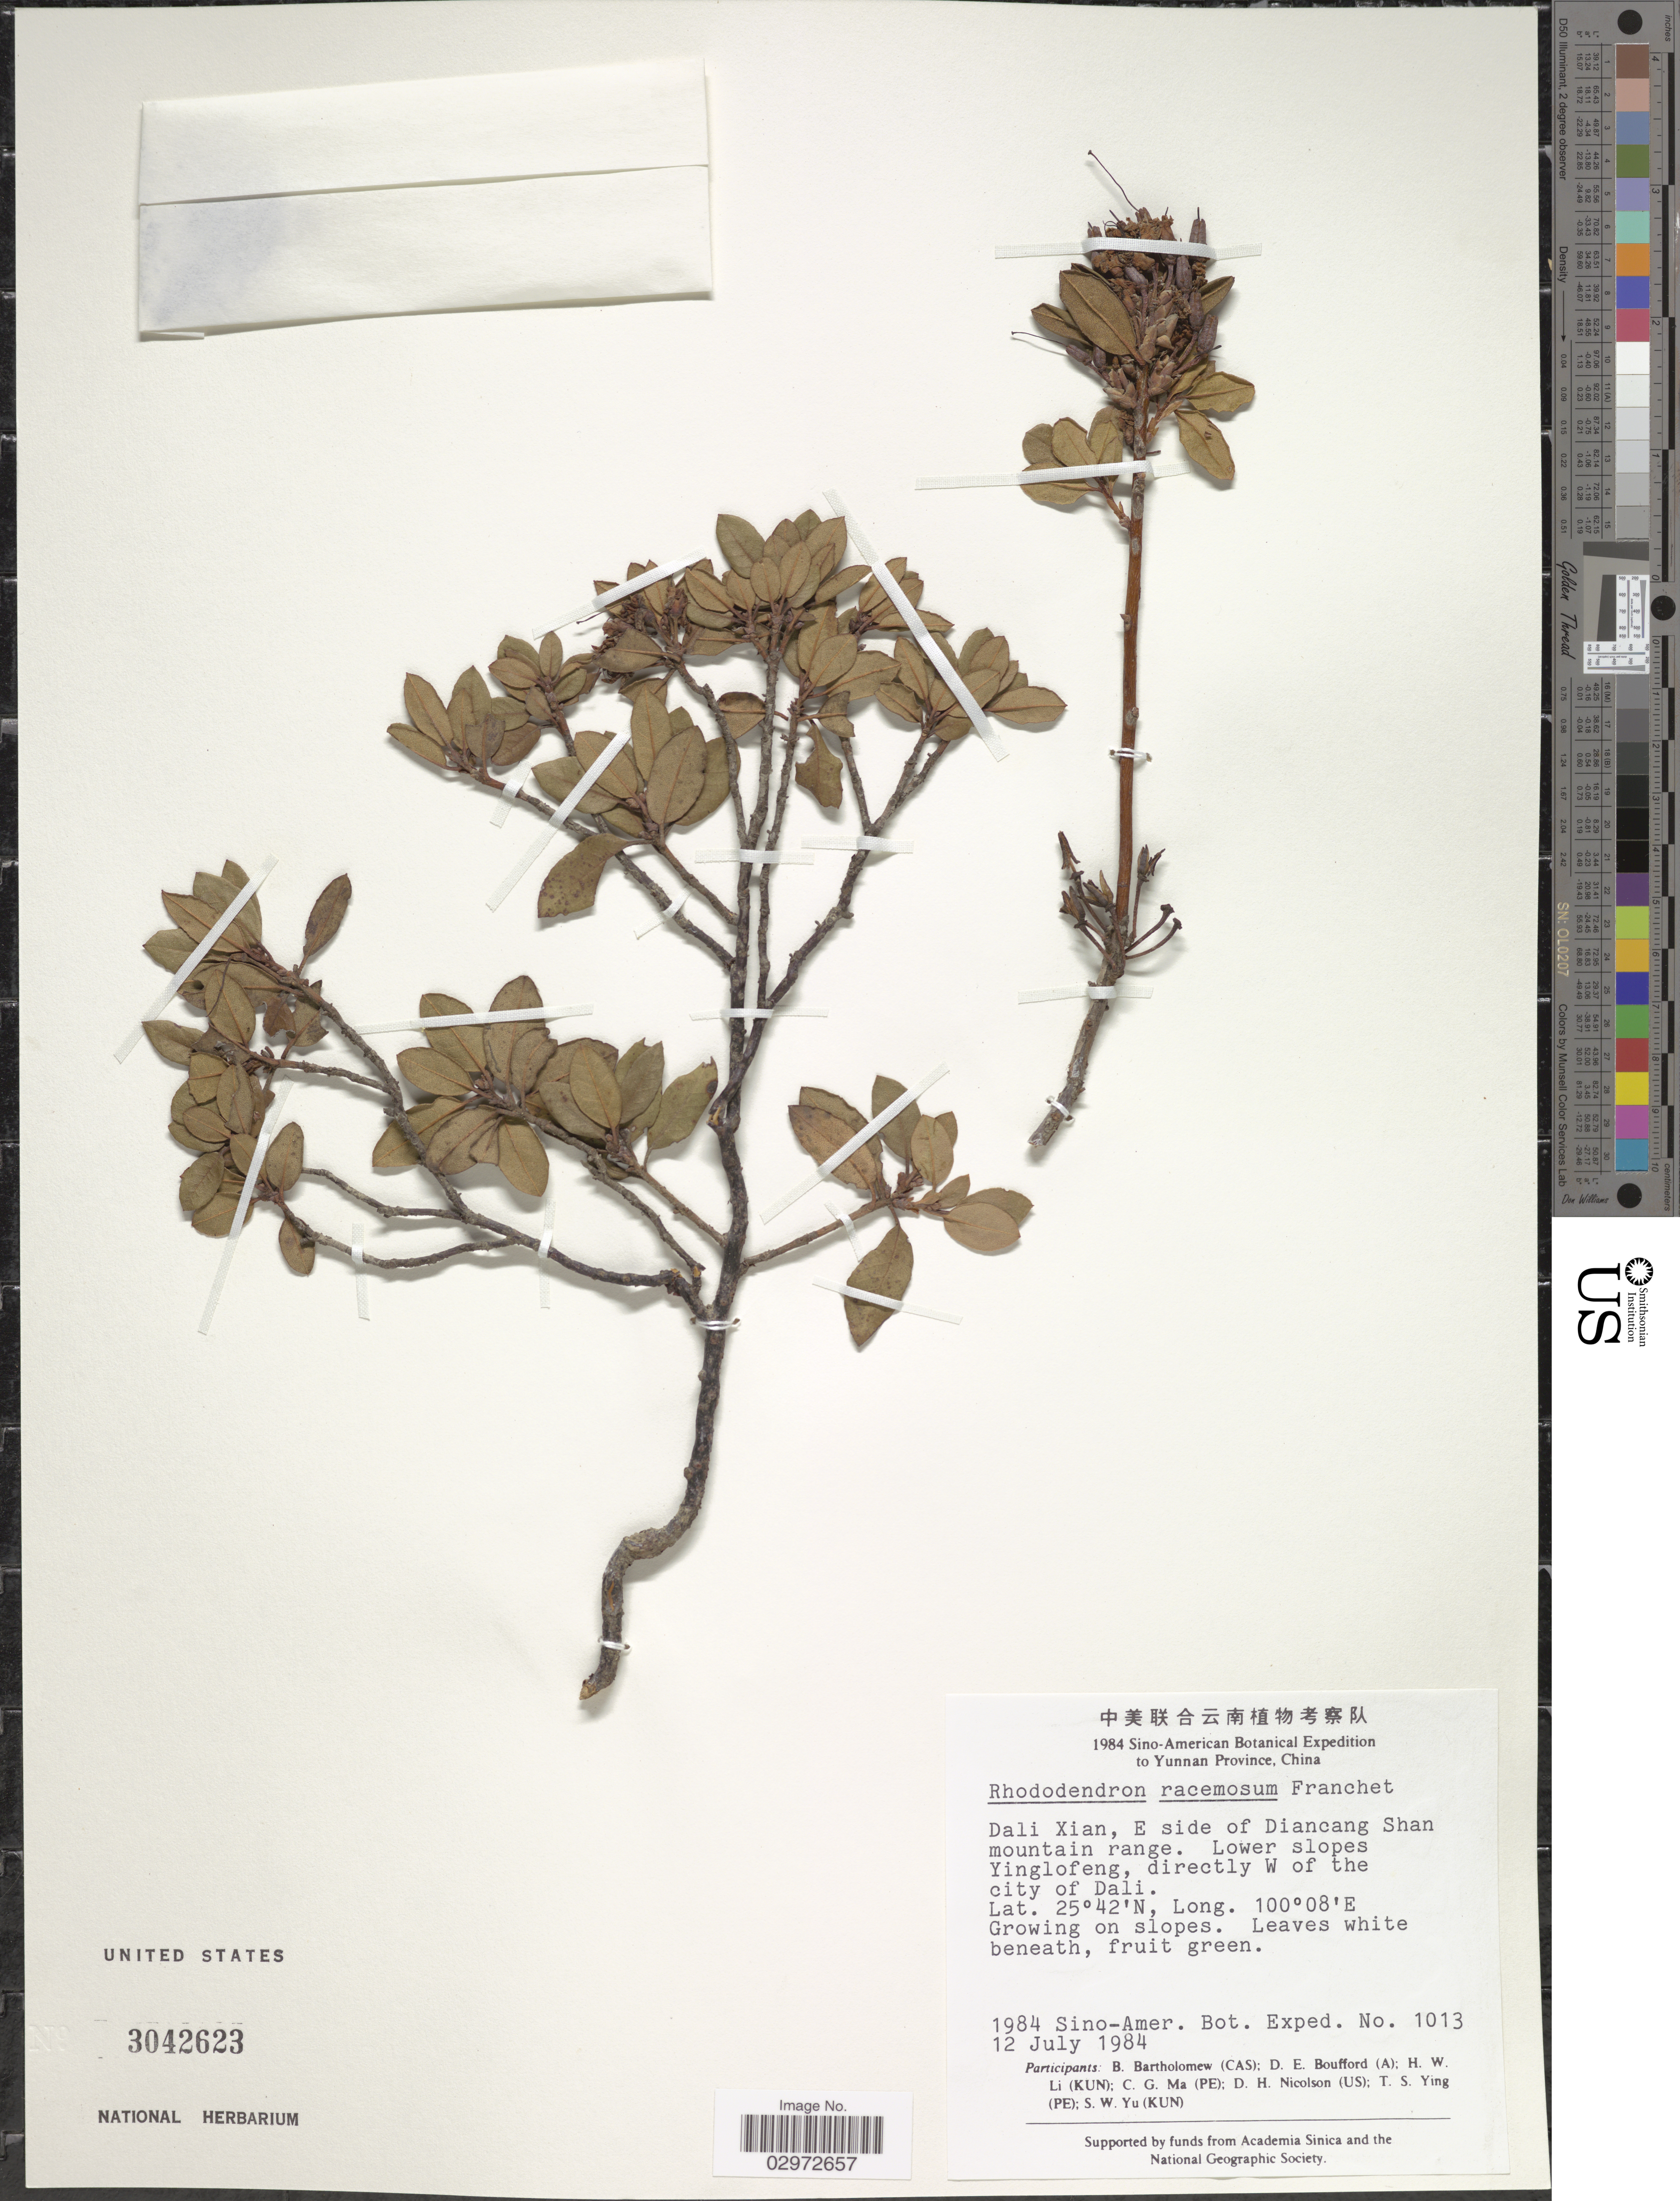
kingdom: Plantae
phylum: Tracheophyta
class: Magnoliopsida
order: Ericales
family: Ericaceae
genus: Rhododendron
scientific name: Rhododendron racemosum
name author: Franch.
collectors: B. Bartholomew, D. E. Boufford, H. W. Li & et al.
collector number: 1013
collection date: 1984-07-12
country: China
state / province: Yunnan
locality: Dali Xian, E side of Diancang Shan mountain range. Lower slopes Yinglofeng, directly W of the city of Dali.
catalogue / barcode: US 3042623